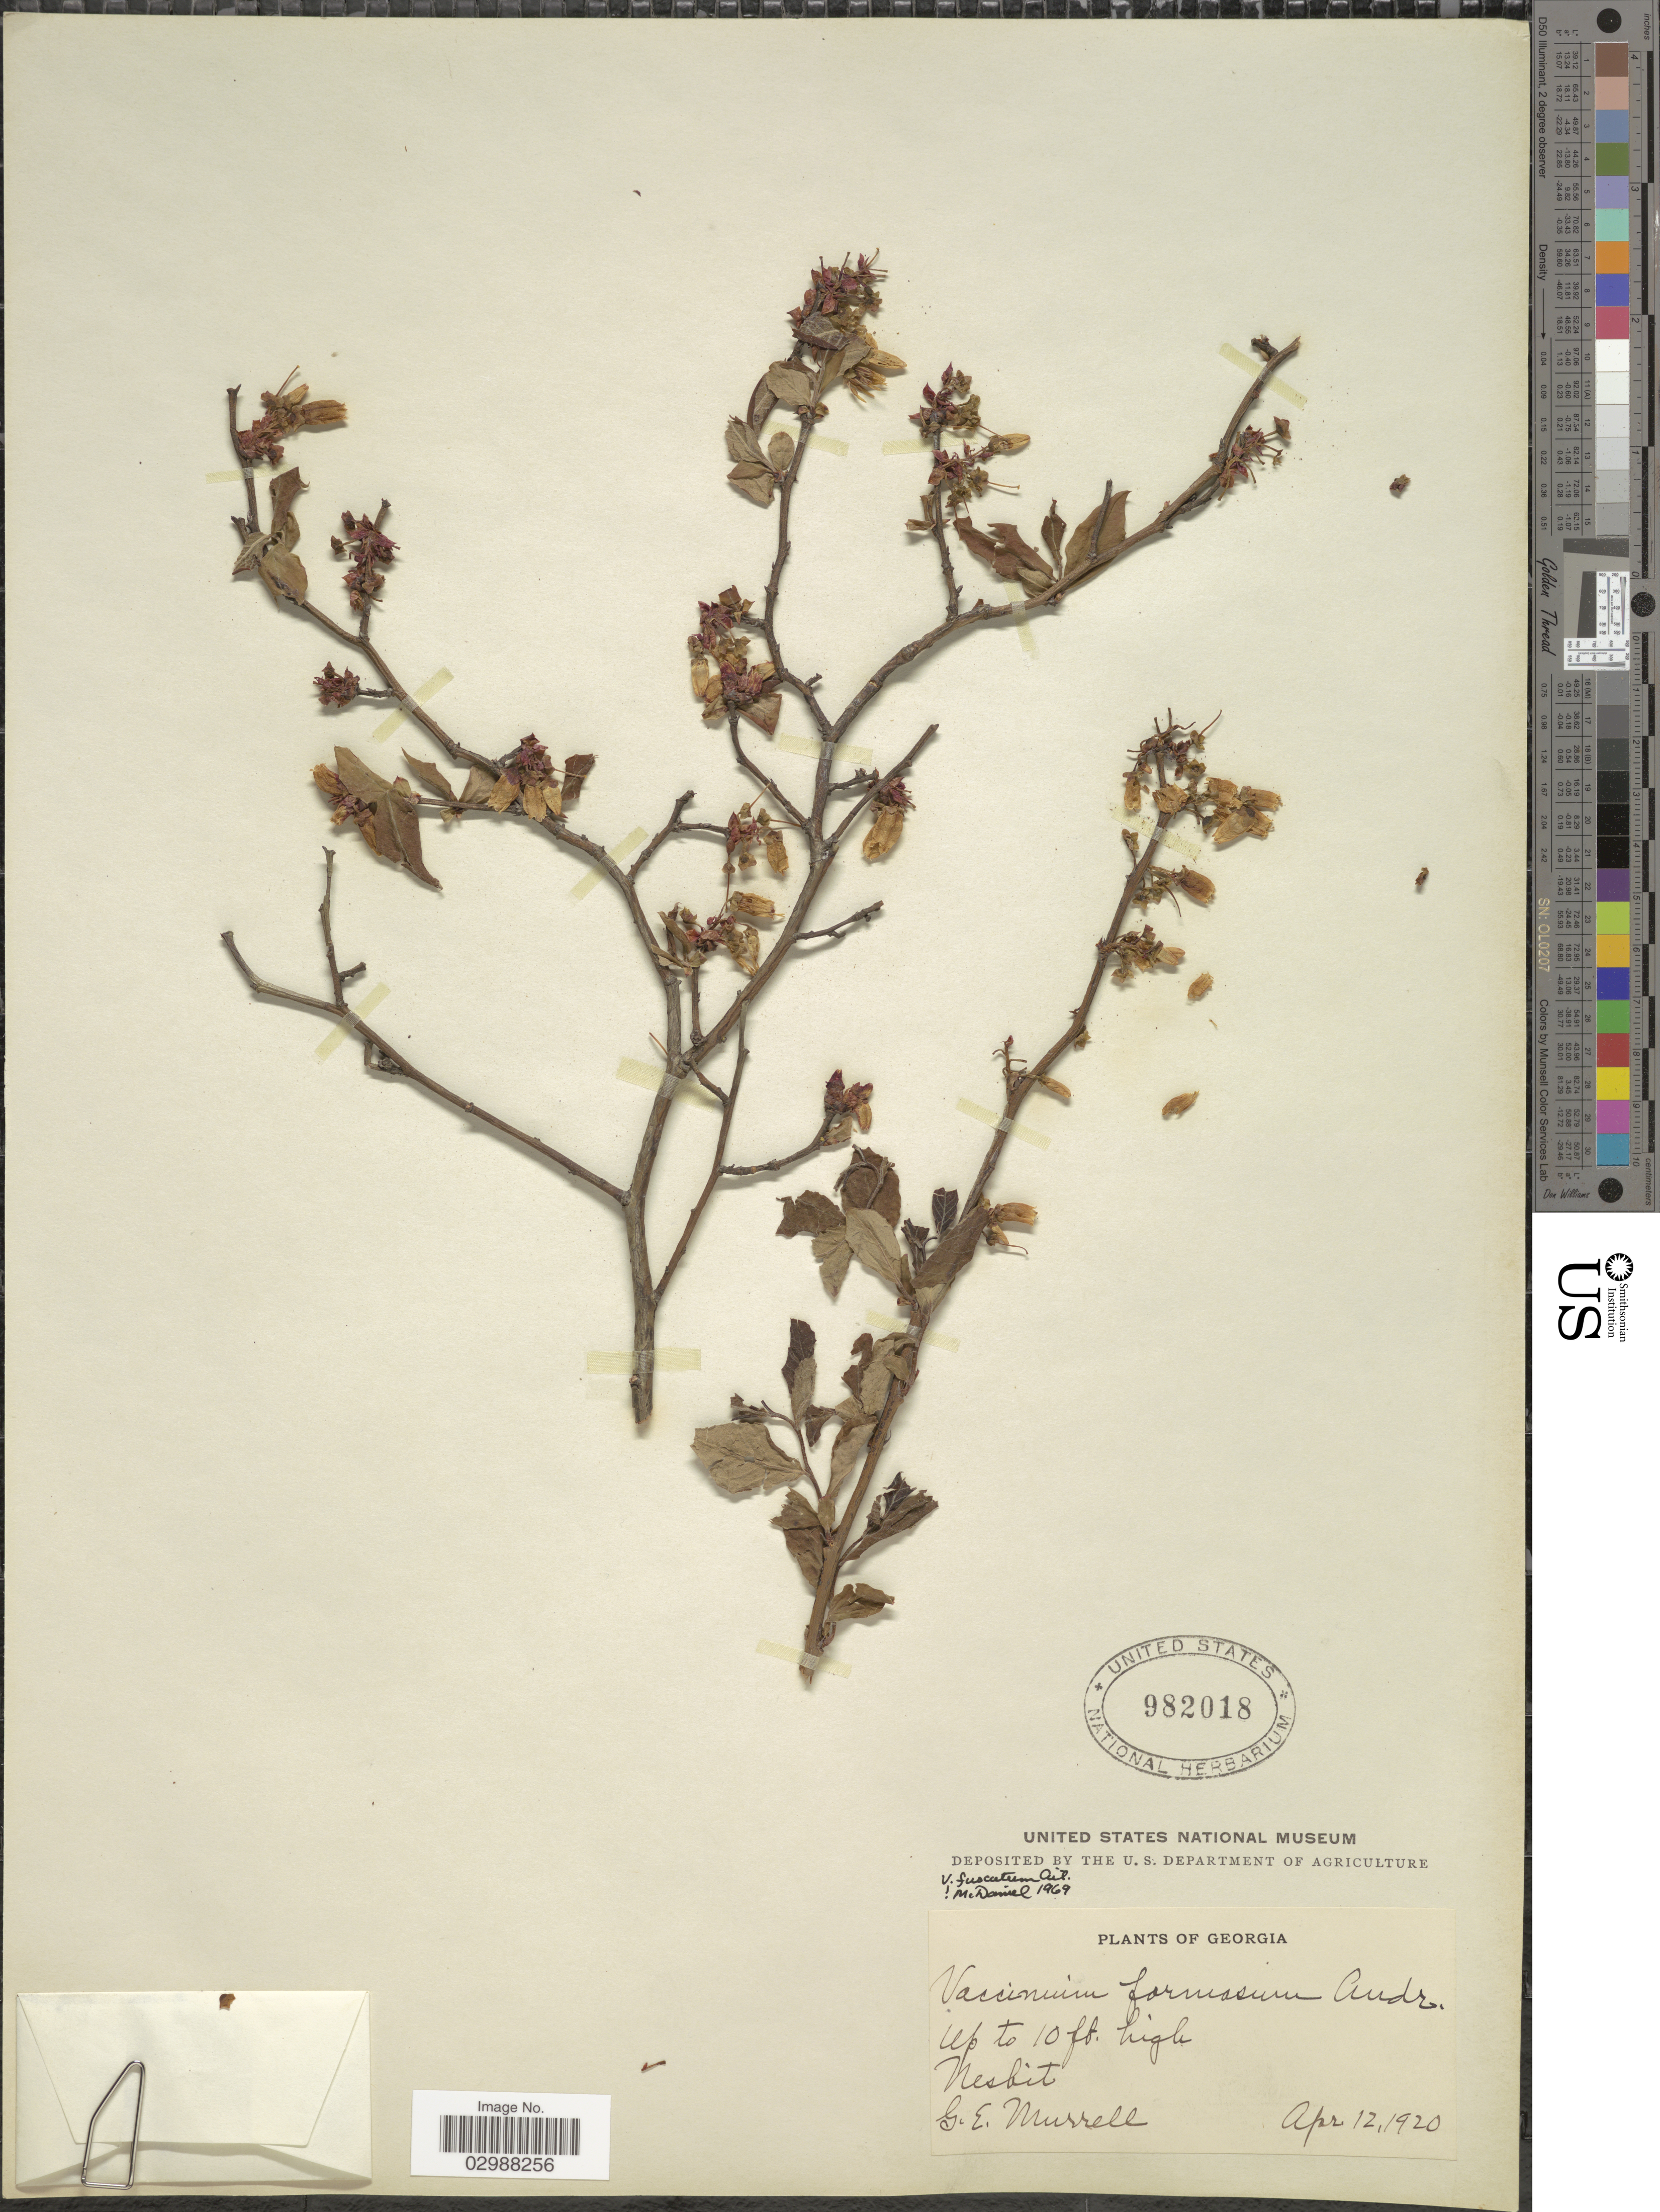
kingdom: Plantae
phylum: Tracheophyta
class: Magnoliopsida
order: Ericales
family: Ericaceae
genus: Vaccinium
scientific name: Vaccinium formosum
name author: Andrews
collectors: G. Murrell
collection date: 1920-04-12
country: United States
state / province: Georgia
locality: Nesbit.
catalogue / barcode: US 982018